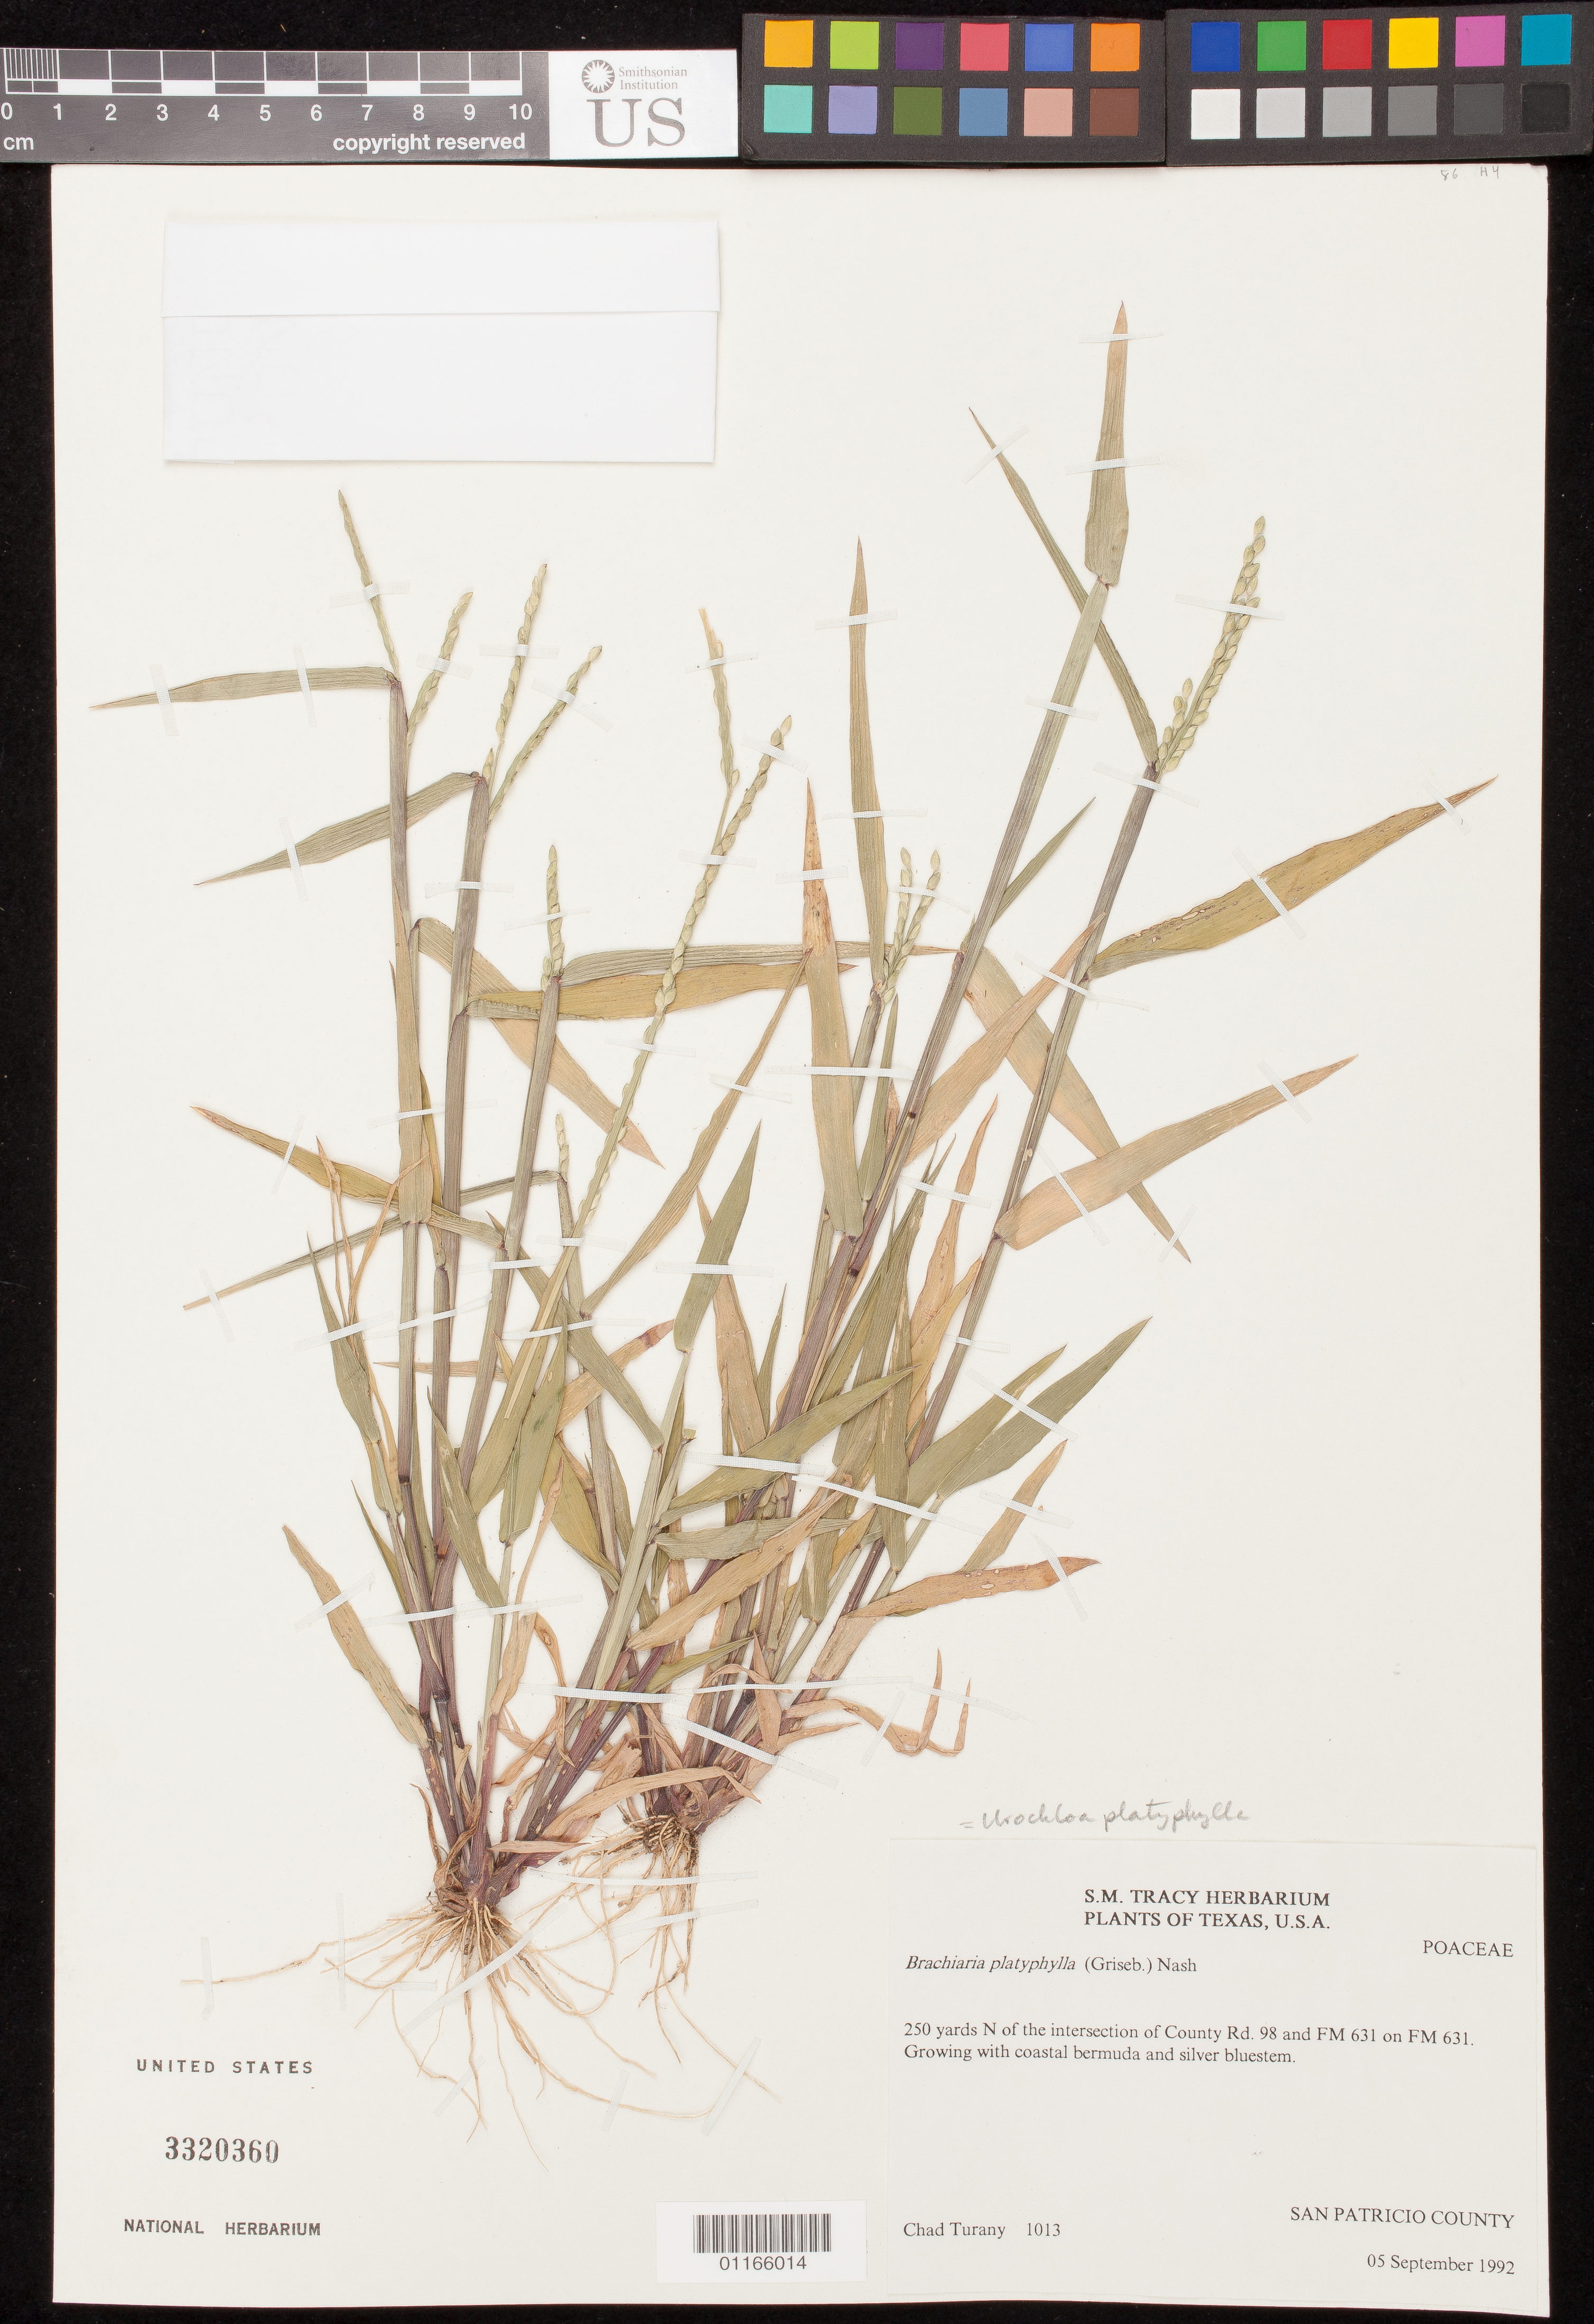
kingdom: Plantae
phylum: Tracheophyta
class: Liliopsida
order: Poales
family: Poaceae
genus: Urochloa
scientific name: Urochloa platyphylla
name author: (Munro ex C. Wright) R.D. Webster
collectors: C. Turany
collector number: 1013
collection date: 1992-09-05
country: United States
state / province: Texas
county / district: San Patricio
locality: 250 yards N of the intersection of County Rd. 98 and FM 631 on FM 631.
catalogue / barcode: US 3320360